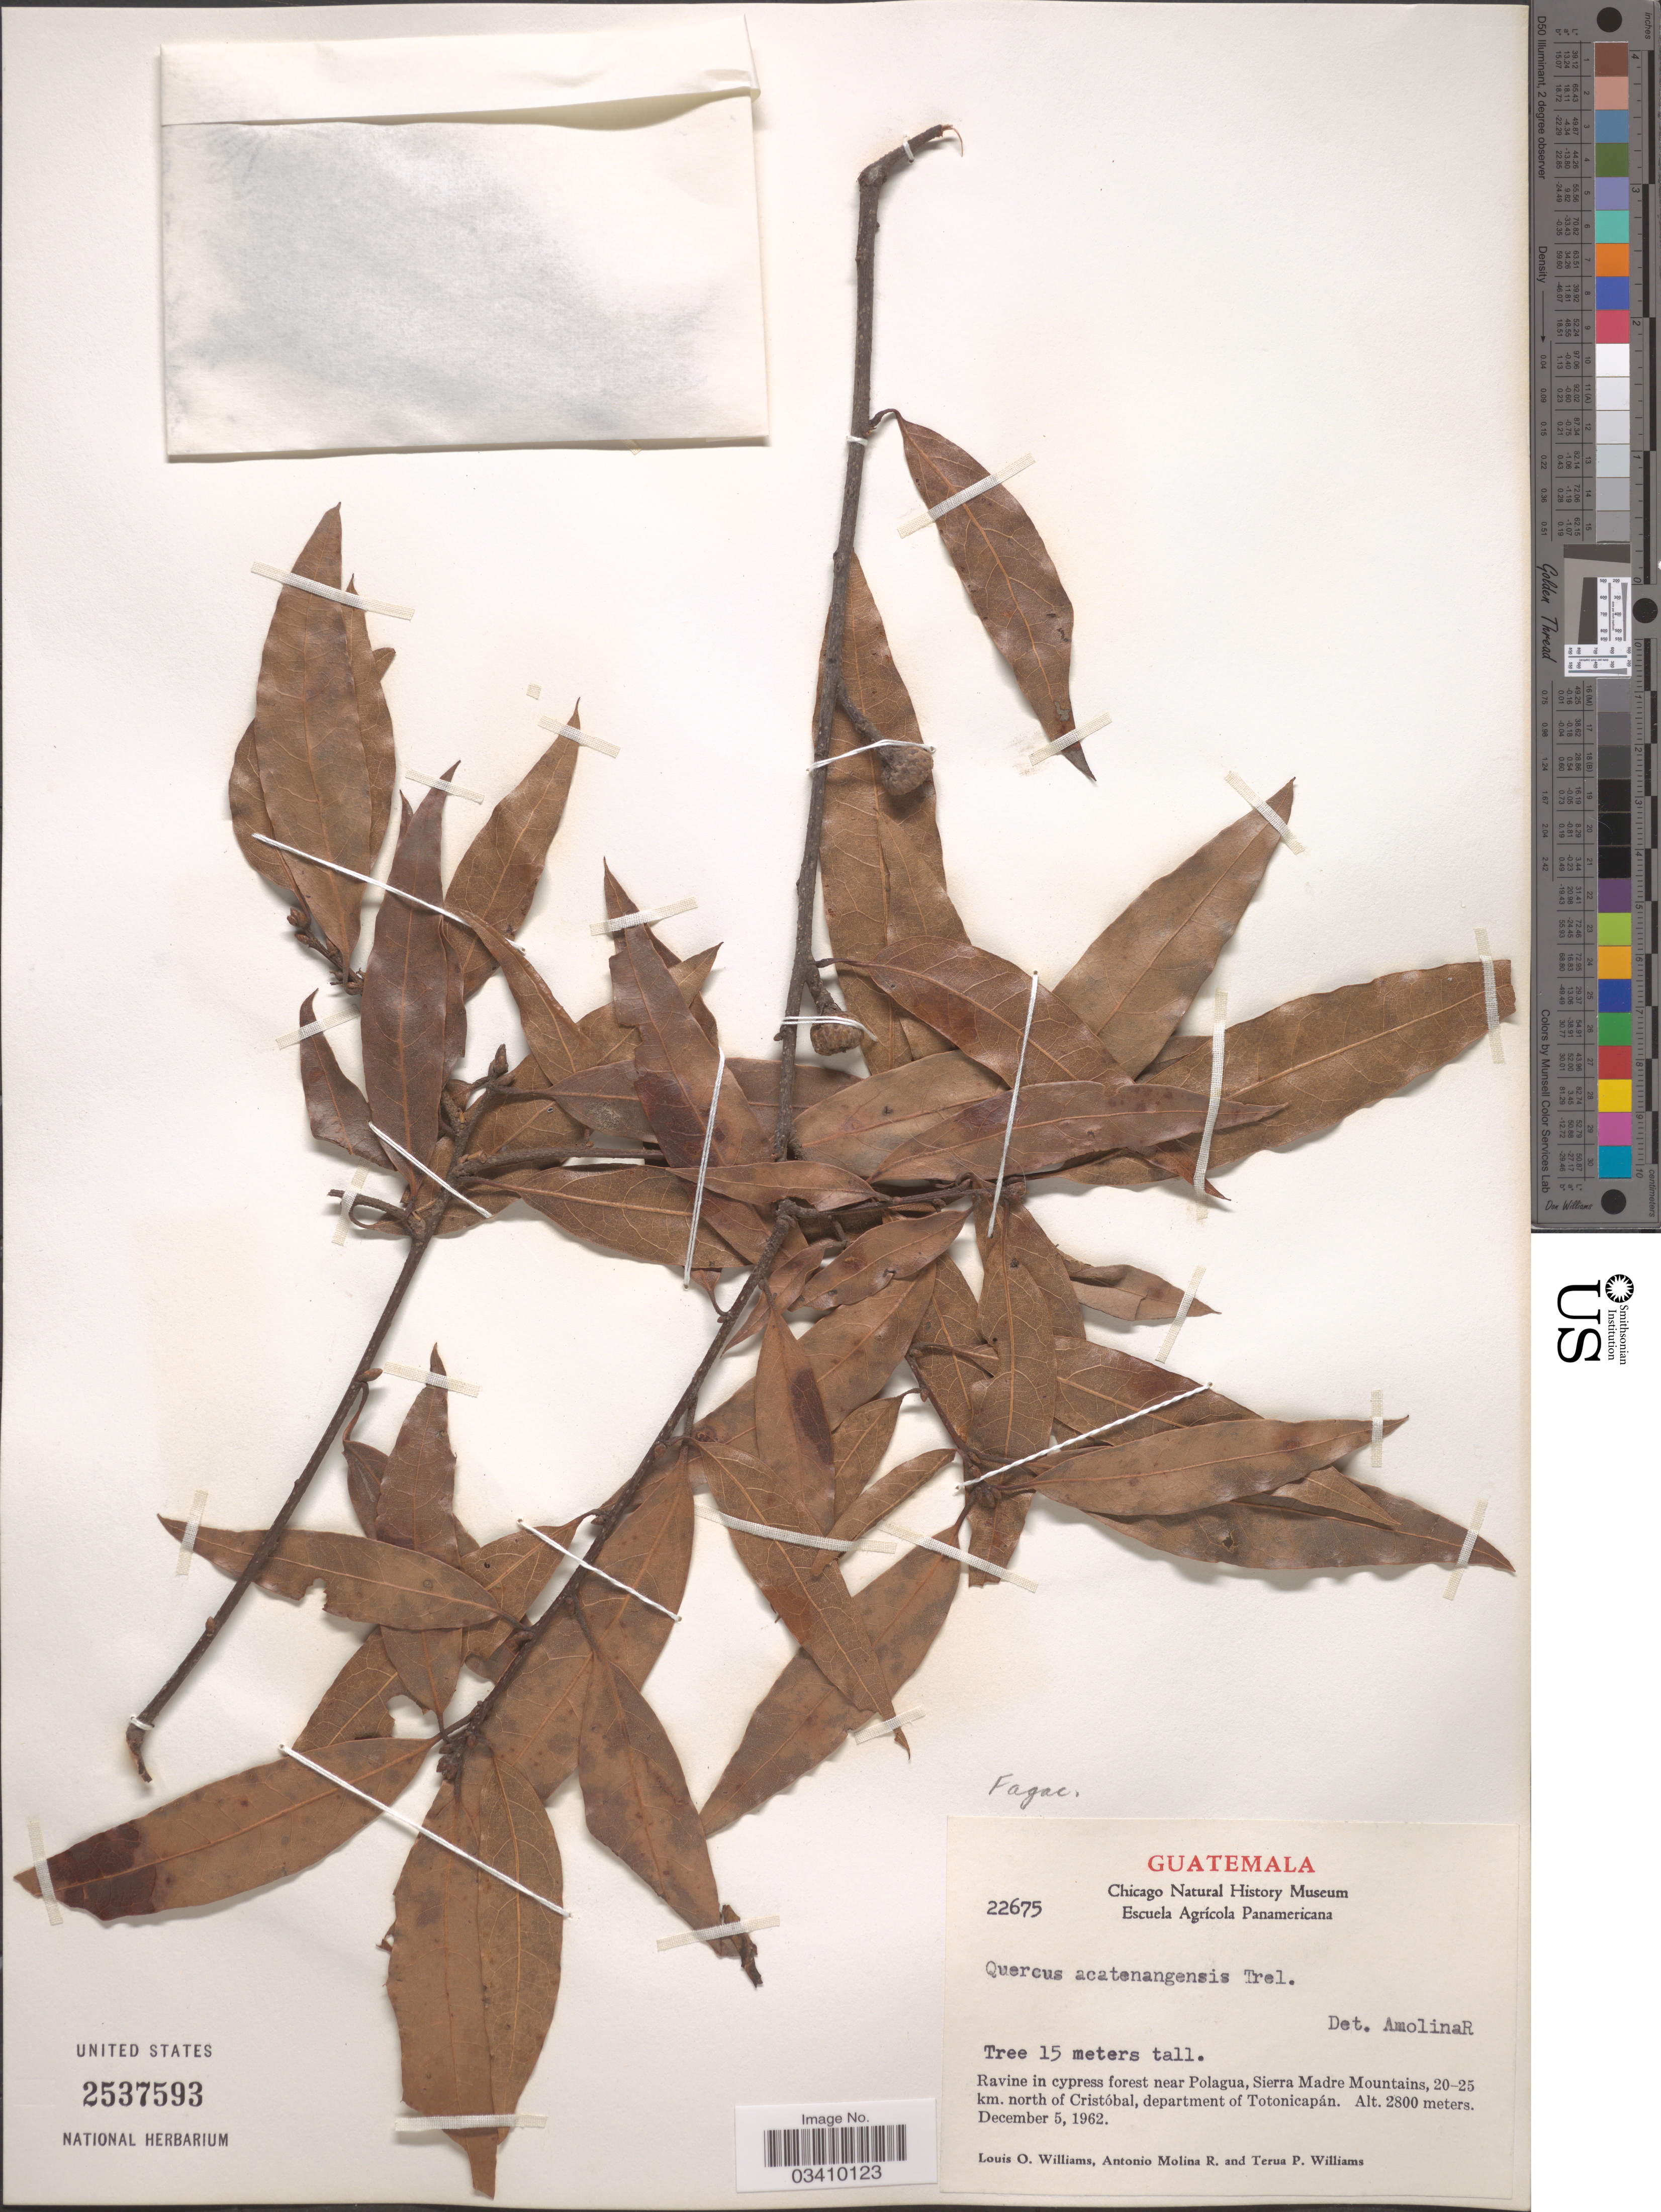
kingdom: Plantae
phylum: Tracheophyta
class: Magnoliopsida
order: Fagales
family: Fagaceae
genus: Quercus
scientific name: Quercus acatenangensis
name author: Trel.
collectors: L. O. Williams, A. Molina R. & T. P. Williams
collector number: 22675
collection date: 1962-12-05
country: Guatemala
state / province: Totonicapan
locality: Ravine in cypress forest near Polagua, Sierra Madre Mountains, 20-25 km. north of Cristóbal, department of Totonicapán.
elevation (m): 2800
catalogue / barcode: US 2537593